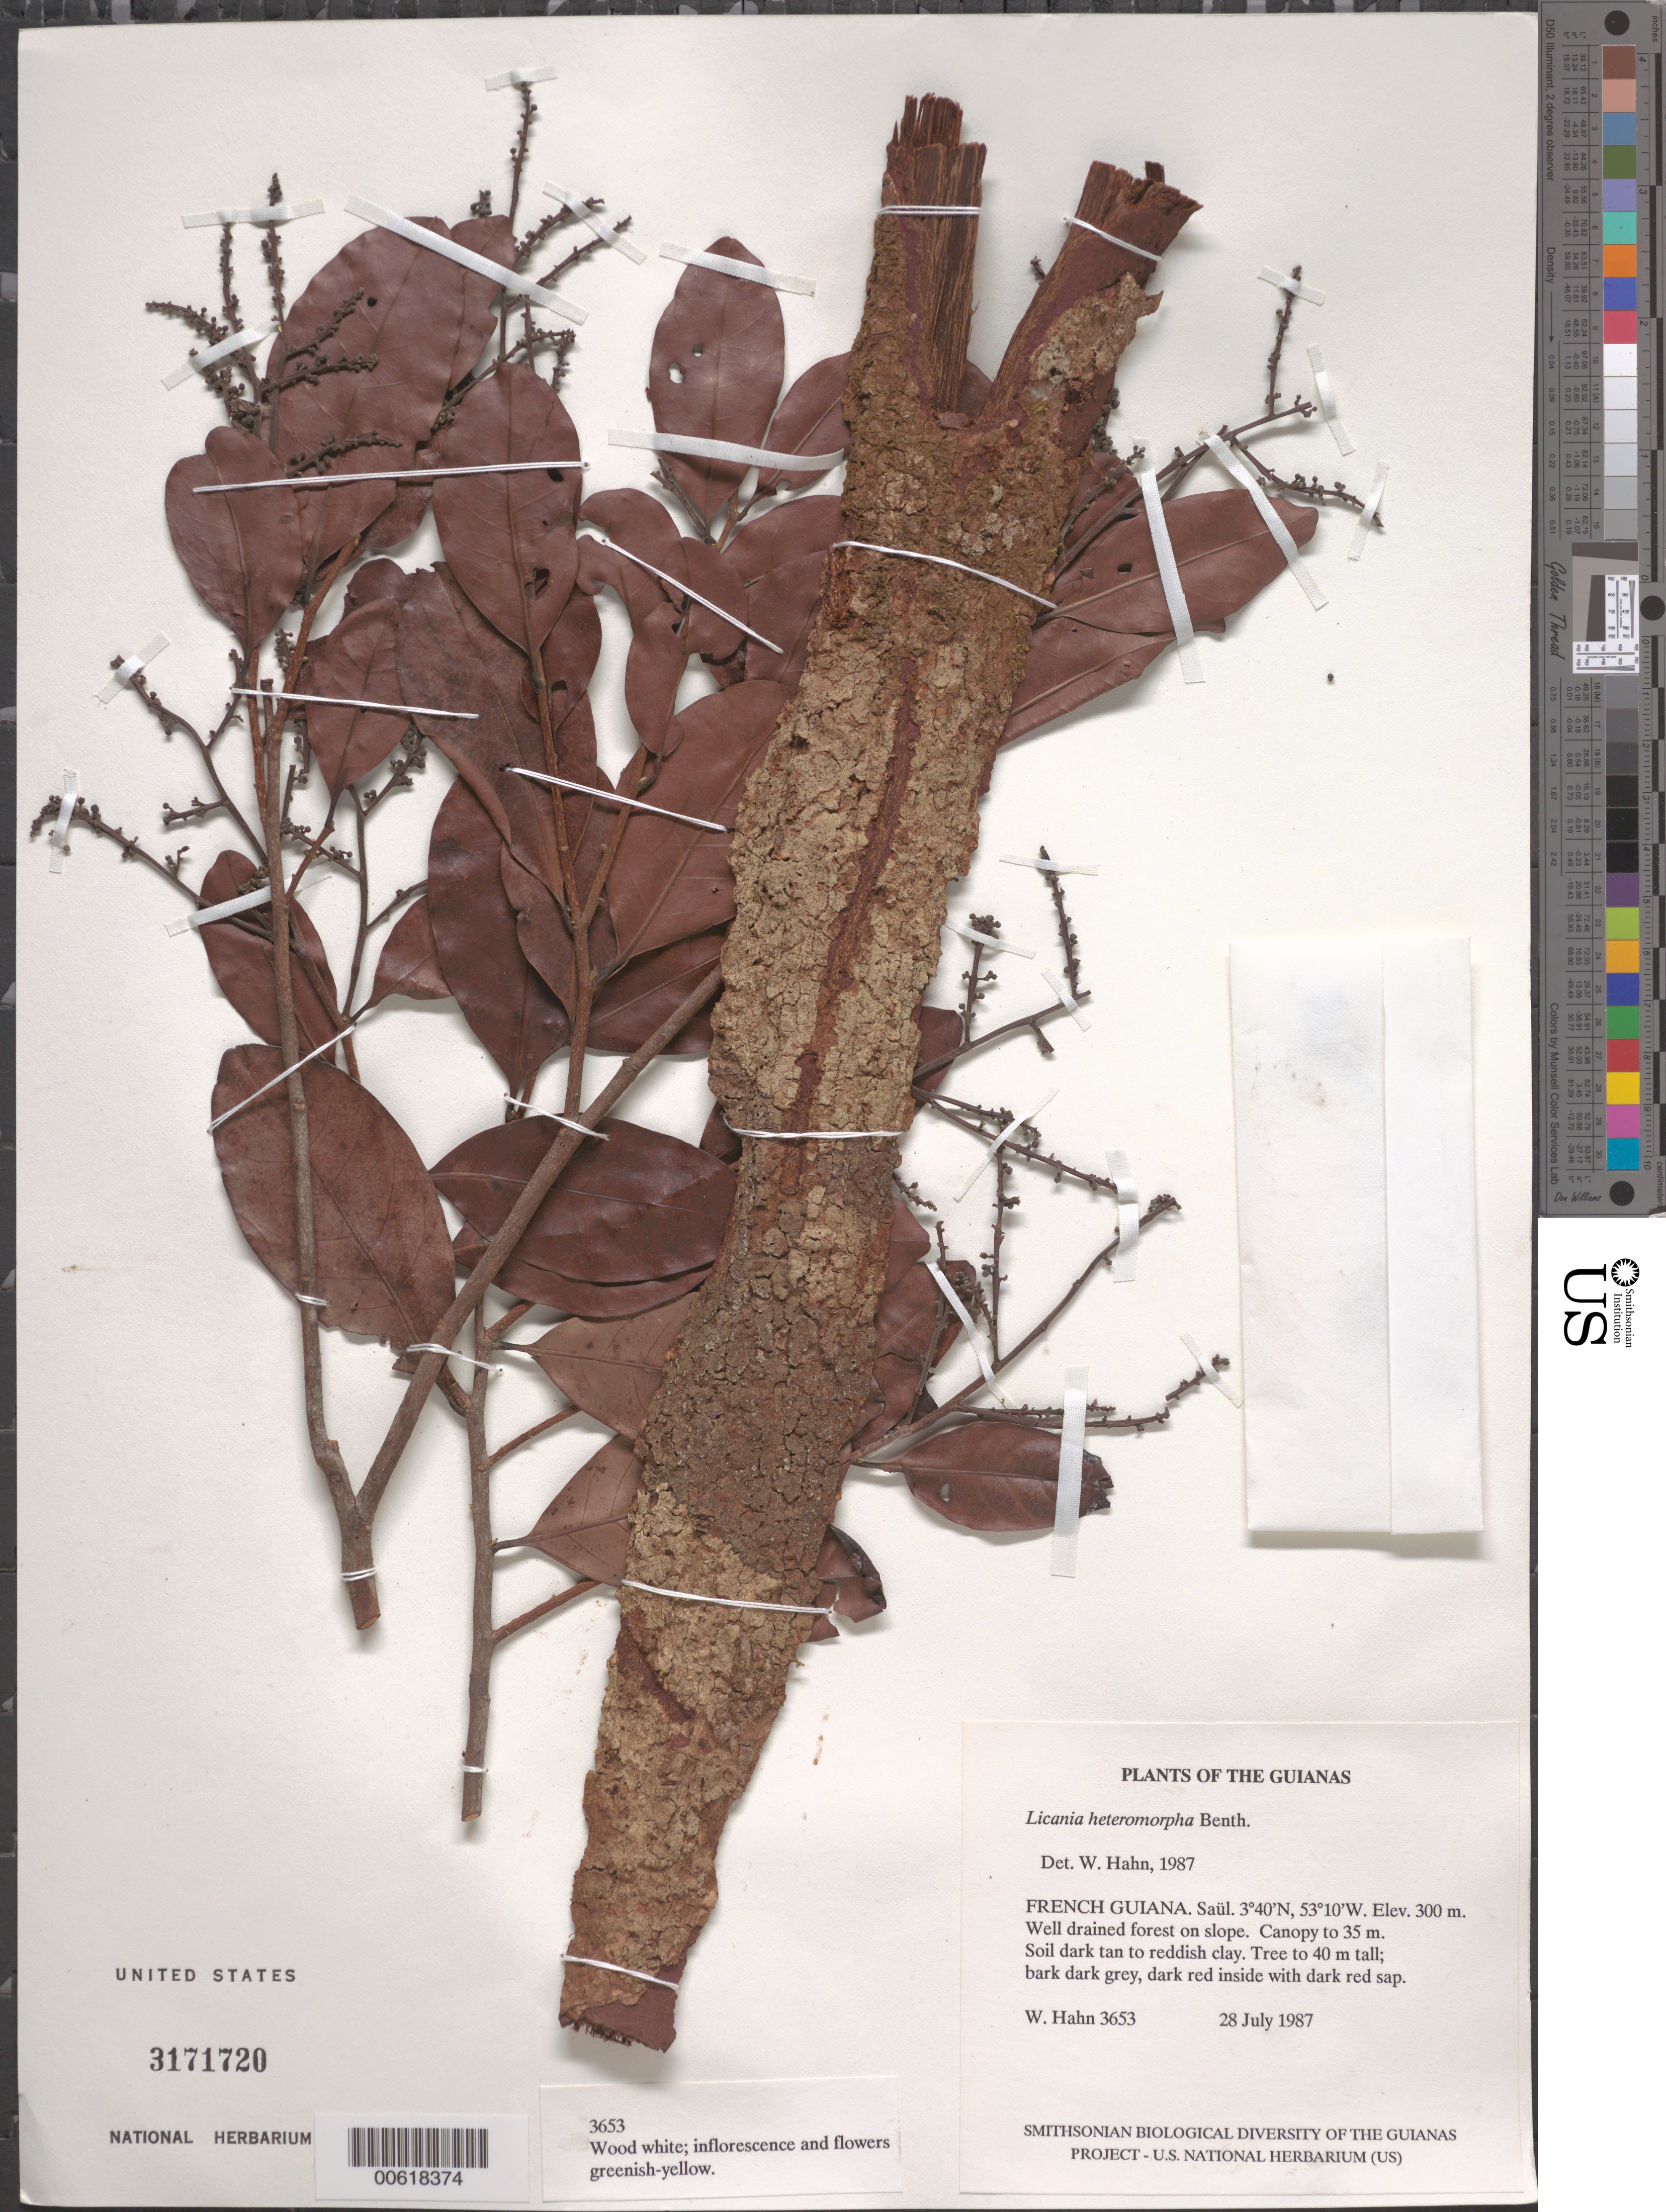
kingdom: Plantae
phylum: Tracheophyta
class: Magnoliopsida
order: Malpighiales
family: Chrysobalanaceae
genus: Hymenopus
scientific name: Hymenopus heteromorphus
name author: (Benth.) Sothers & Prance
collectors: W. Hahn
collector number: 3653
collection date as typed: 28 July 1987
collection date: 1987-07-28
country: French Guiana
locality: Saül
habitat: Well drained forest on slope. Canopy to 35 m. Soil dark tan to reddish clay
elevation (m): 300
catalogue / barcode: US 3171720